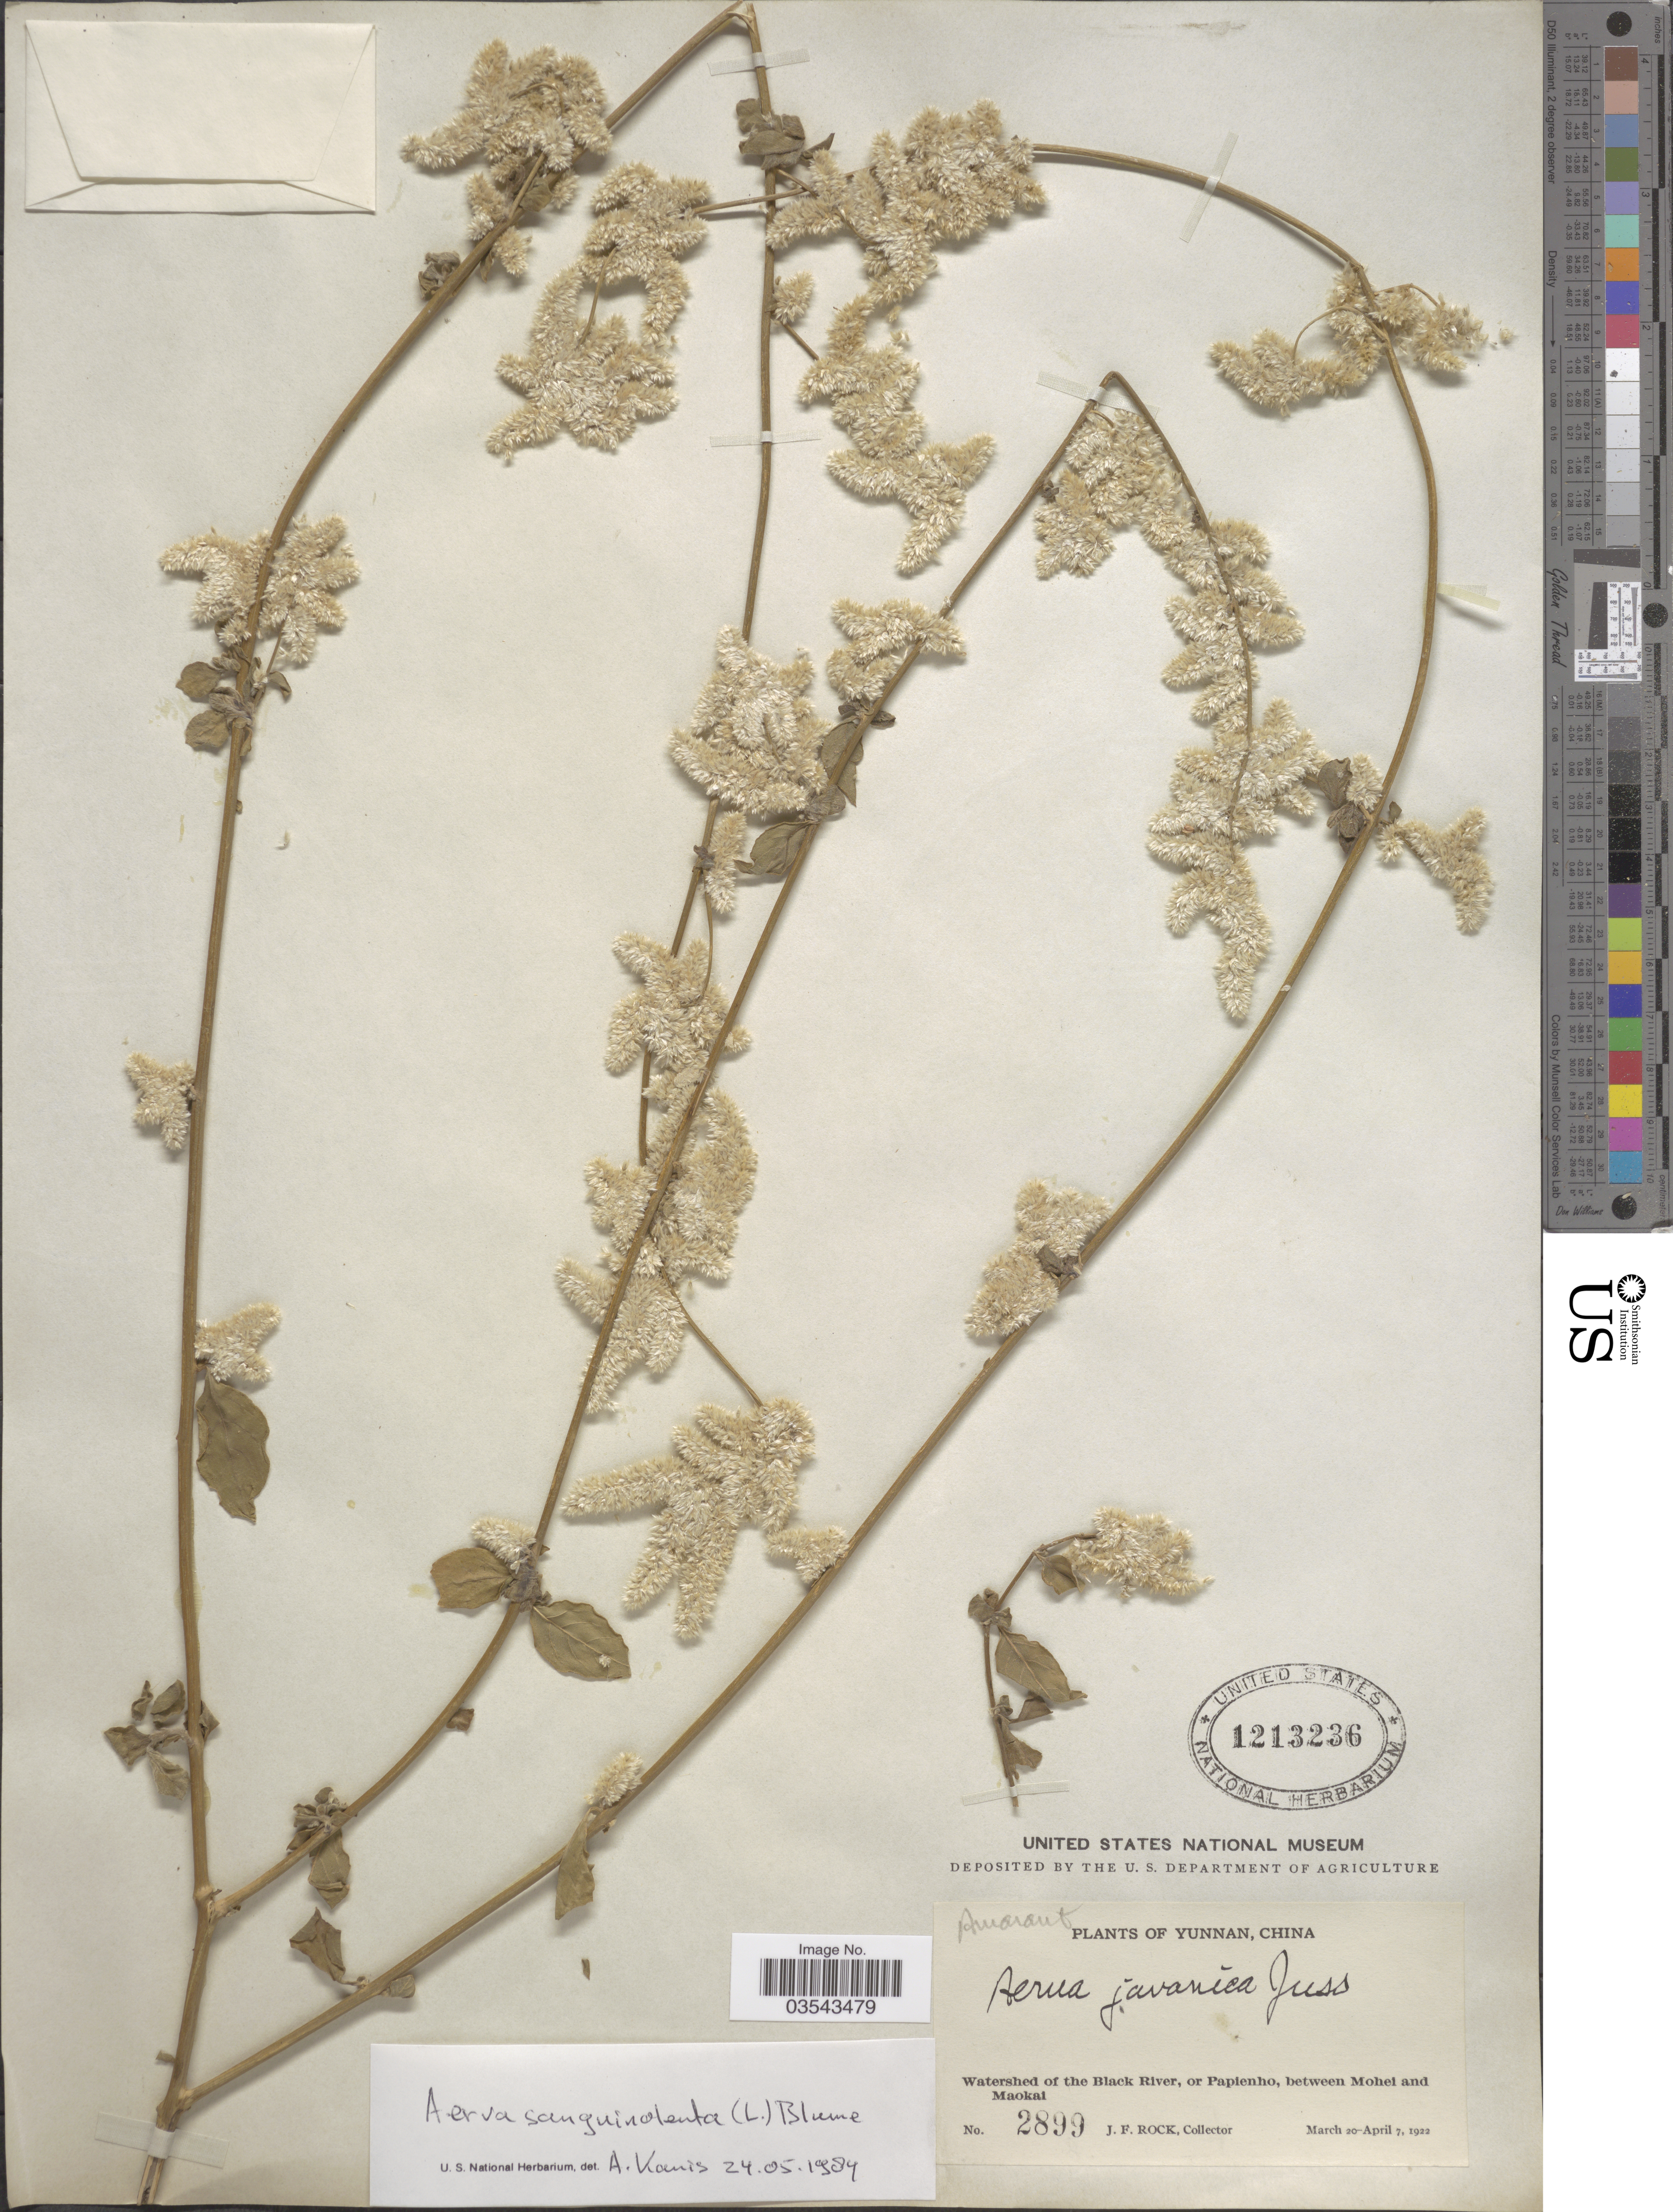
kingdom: Plantae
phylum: Tracheophyta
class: Magnoliopsida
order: Caryophyllales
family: Amaranthaceae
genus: Ouret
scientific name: Ouret sanguinolenta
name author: (L.) Kuntze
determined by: Strong, Mark T., (BOT), Smithsonian Institution - National Museum of Natural History (UNITED STATES)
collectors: J. Rock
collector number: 2899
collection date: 1922-03-20/1922-04-07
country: China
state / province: Yunnan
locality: Watershed of the Black River, or Papienho, between Mohei and Maokai.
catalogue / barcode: US 1213236